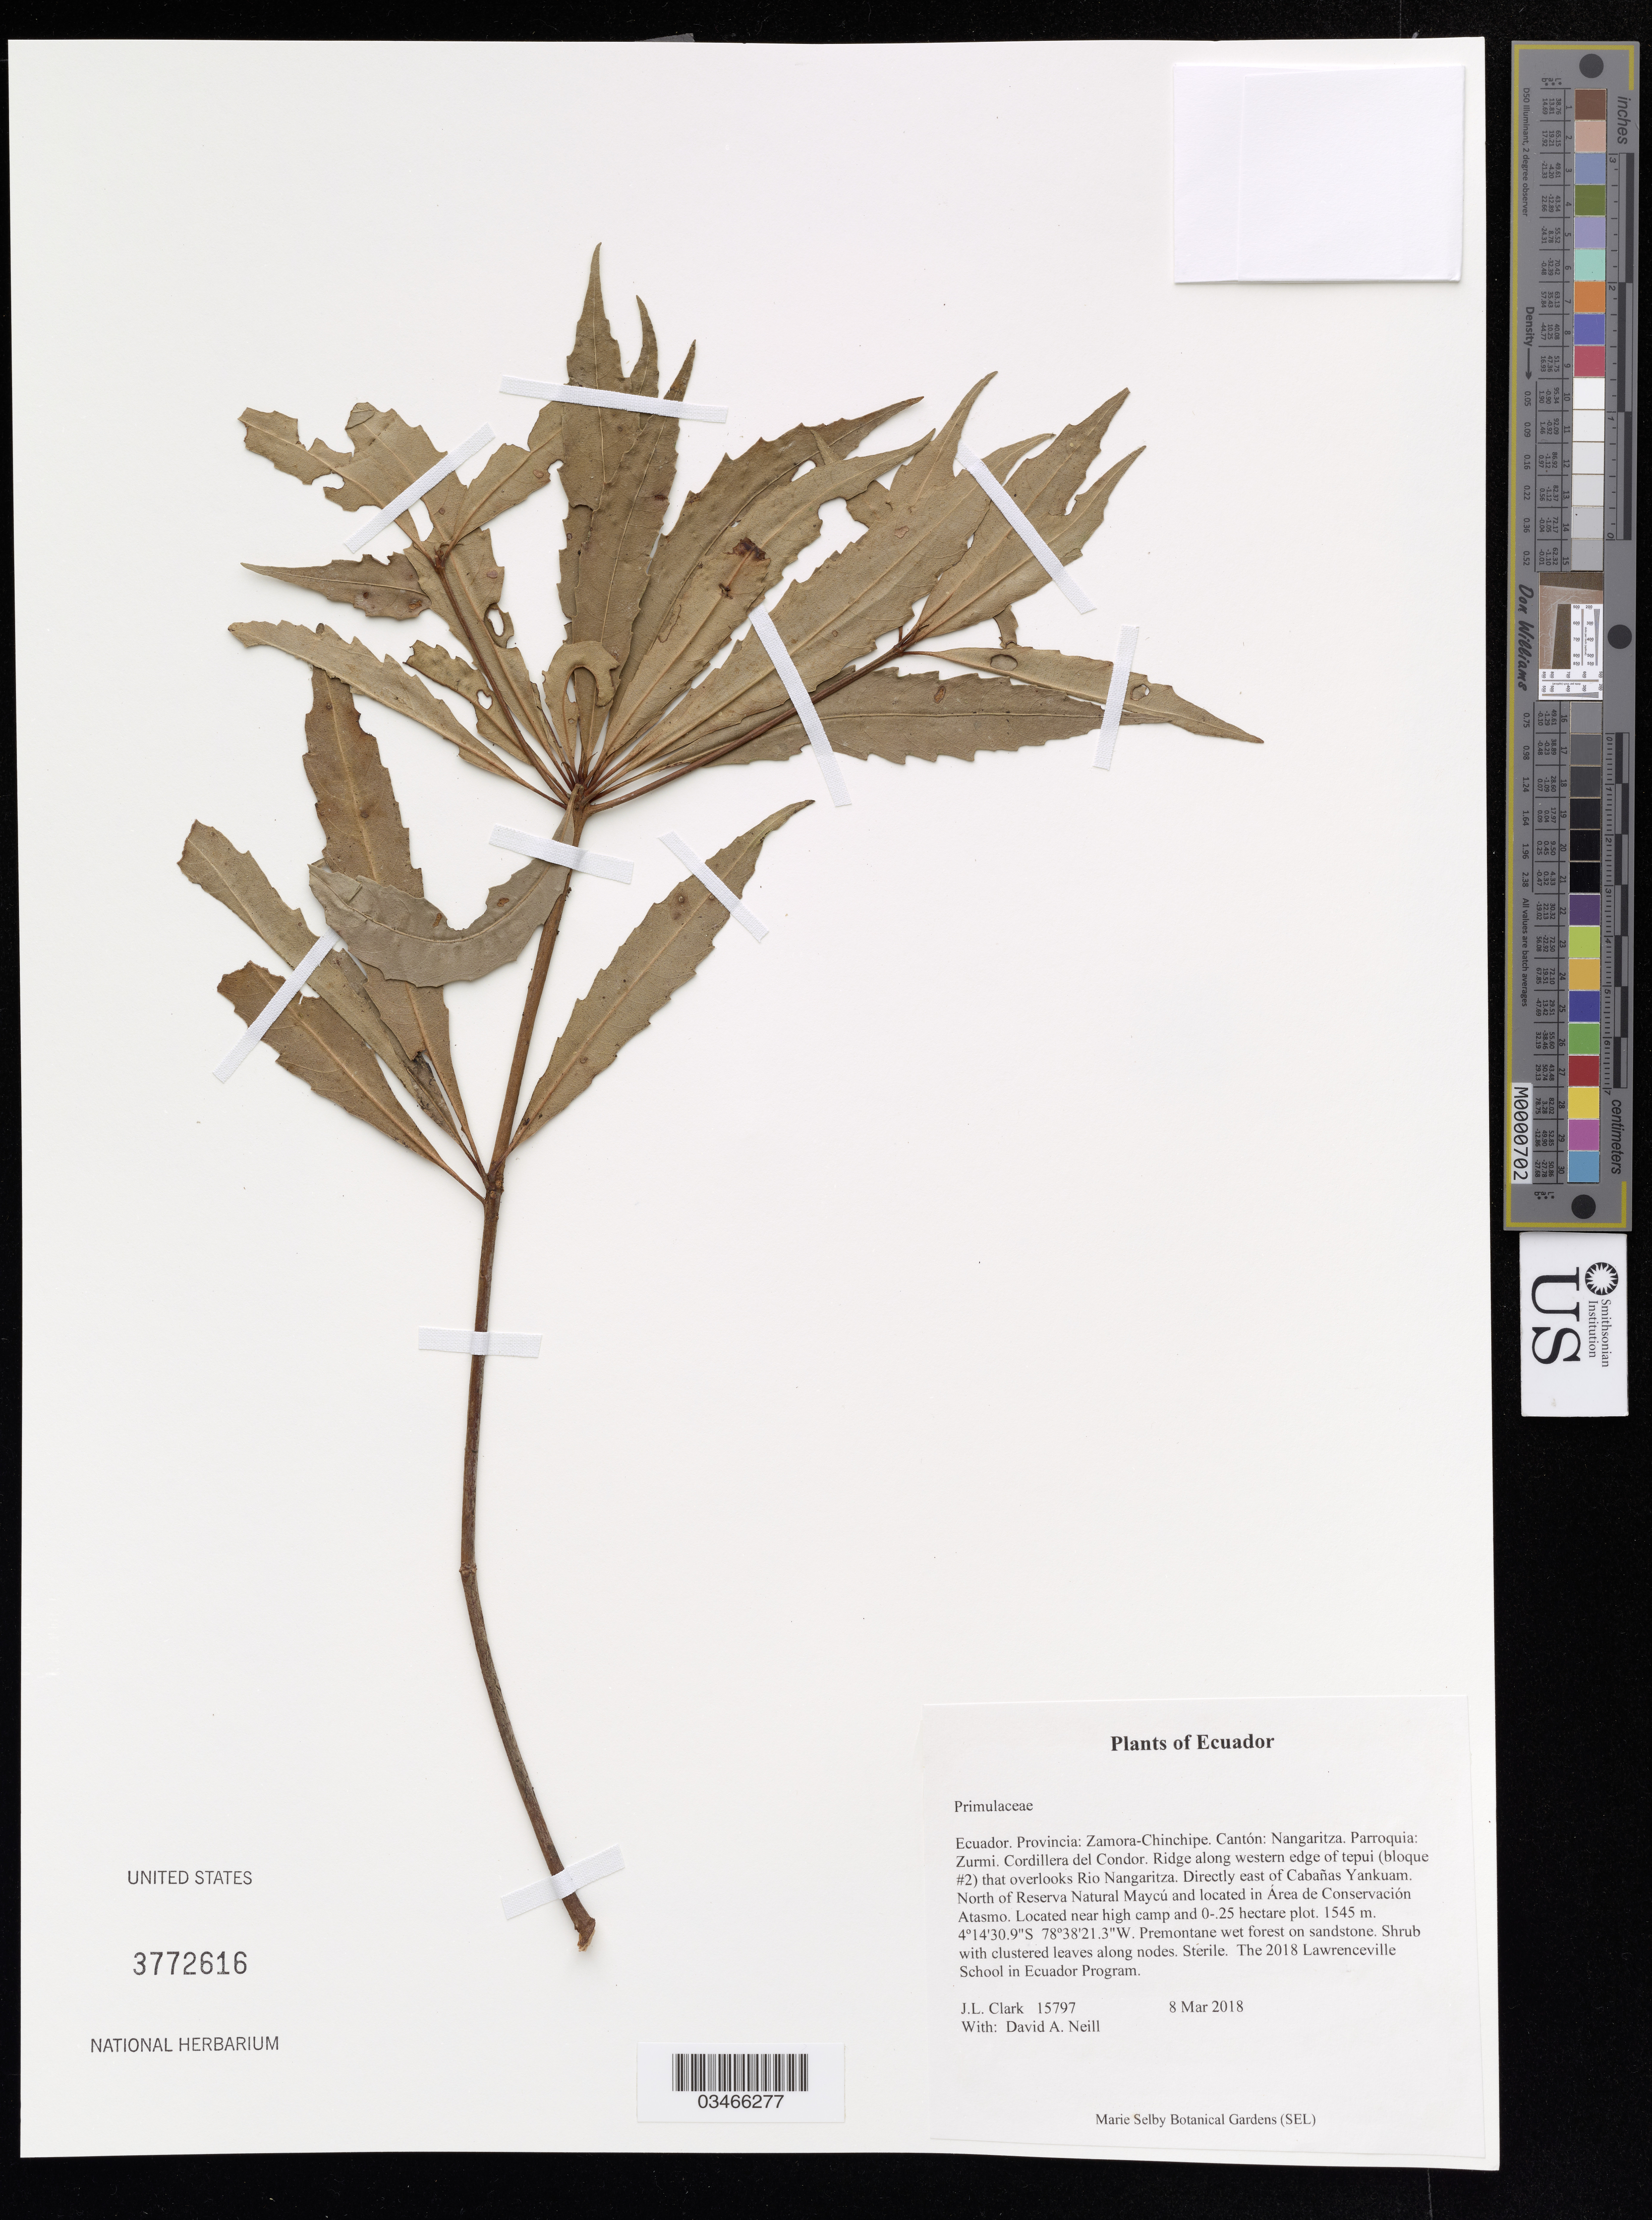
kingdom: Plantae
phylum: Tracheophyta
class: Magnoliopsida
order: Ericales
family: Primulaceae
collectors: J. Clark & D. A. Neill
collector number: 15797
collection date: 2018-03-08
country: Ecuador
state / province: Zamora-Chinchipe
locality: Cantón: Nangaritza. Parroquia: Zurmi. Cordillera del Condor. Ridge along western edge of tepui (bloque #2) that overlooks Rio Nangaritza. Directly east of Cabañas Yankuam. North of Reserva Natural Maycú and located in Área de Conservación' Atasmo. Located near high camp and 0 -. 25 hectare plot.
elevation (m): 1545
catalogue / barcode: US 3772616